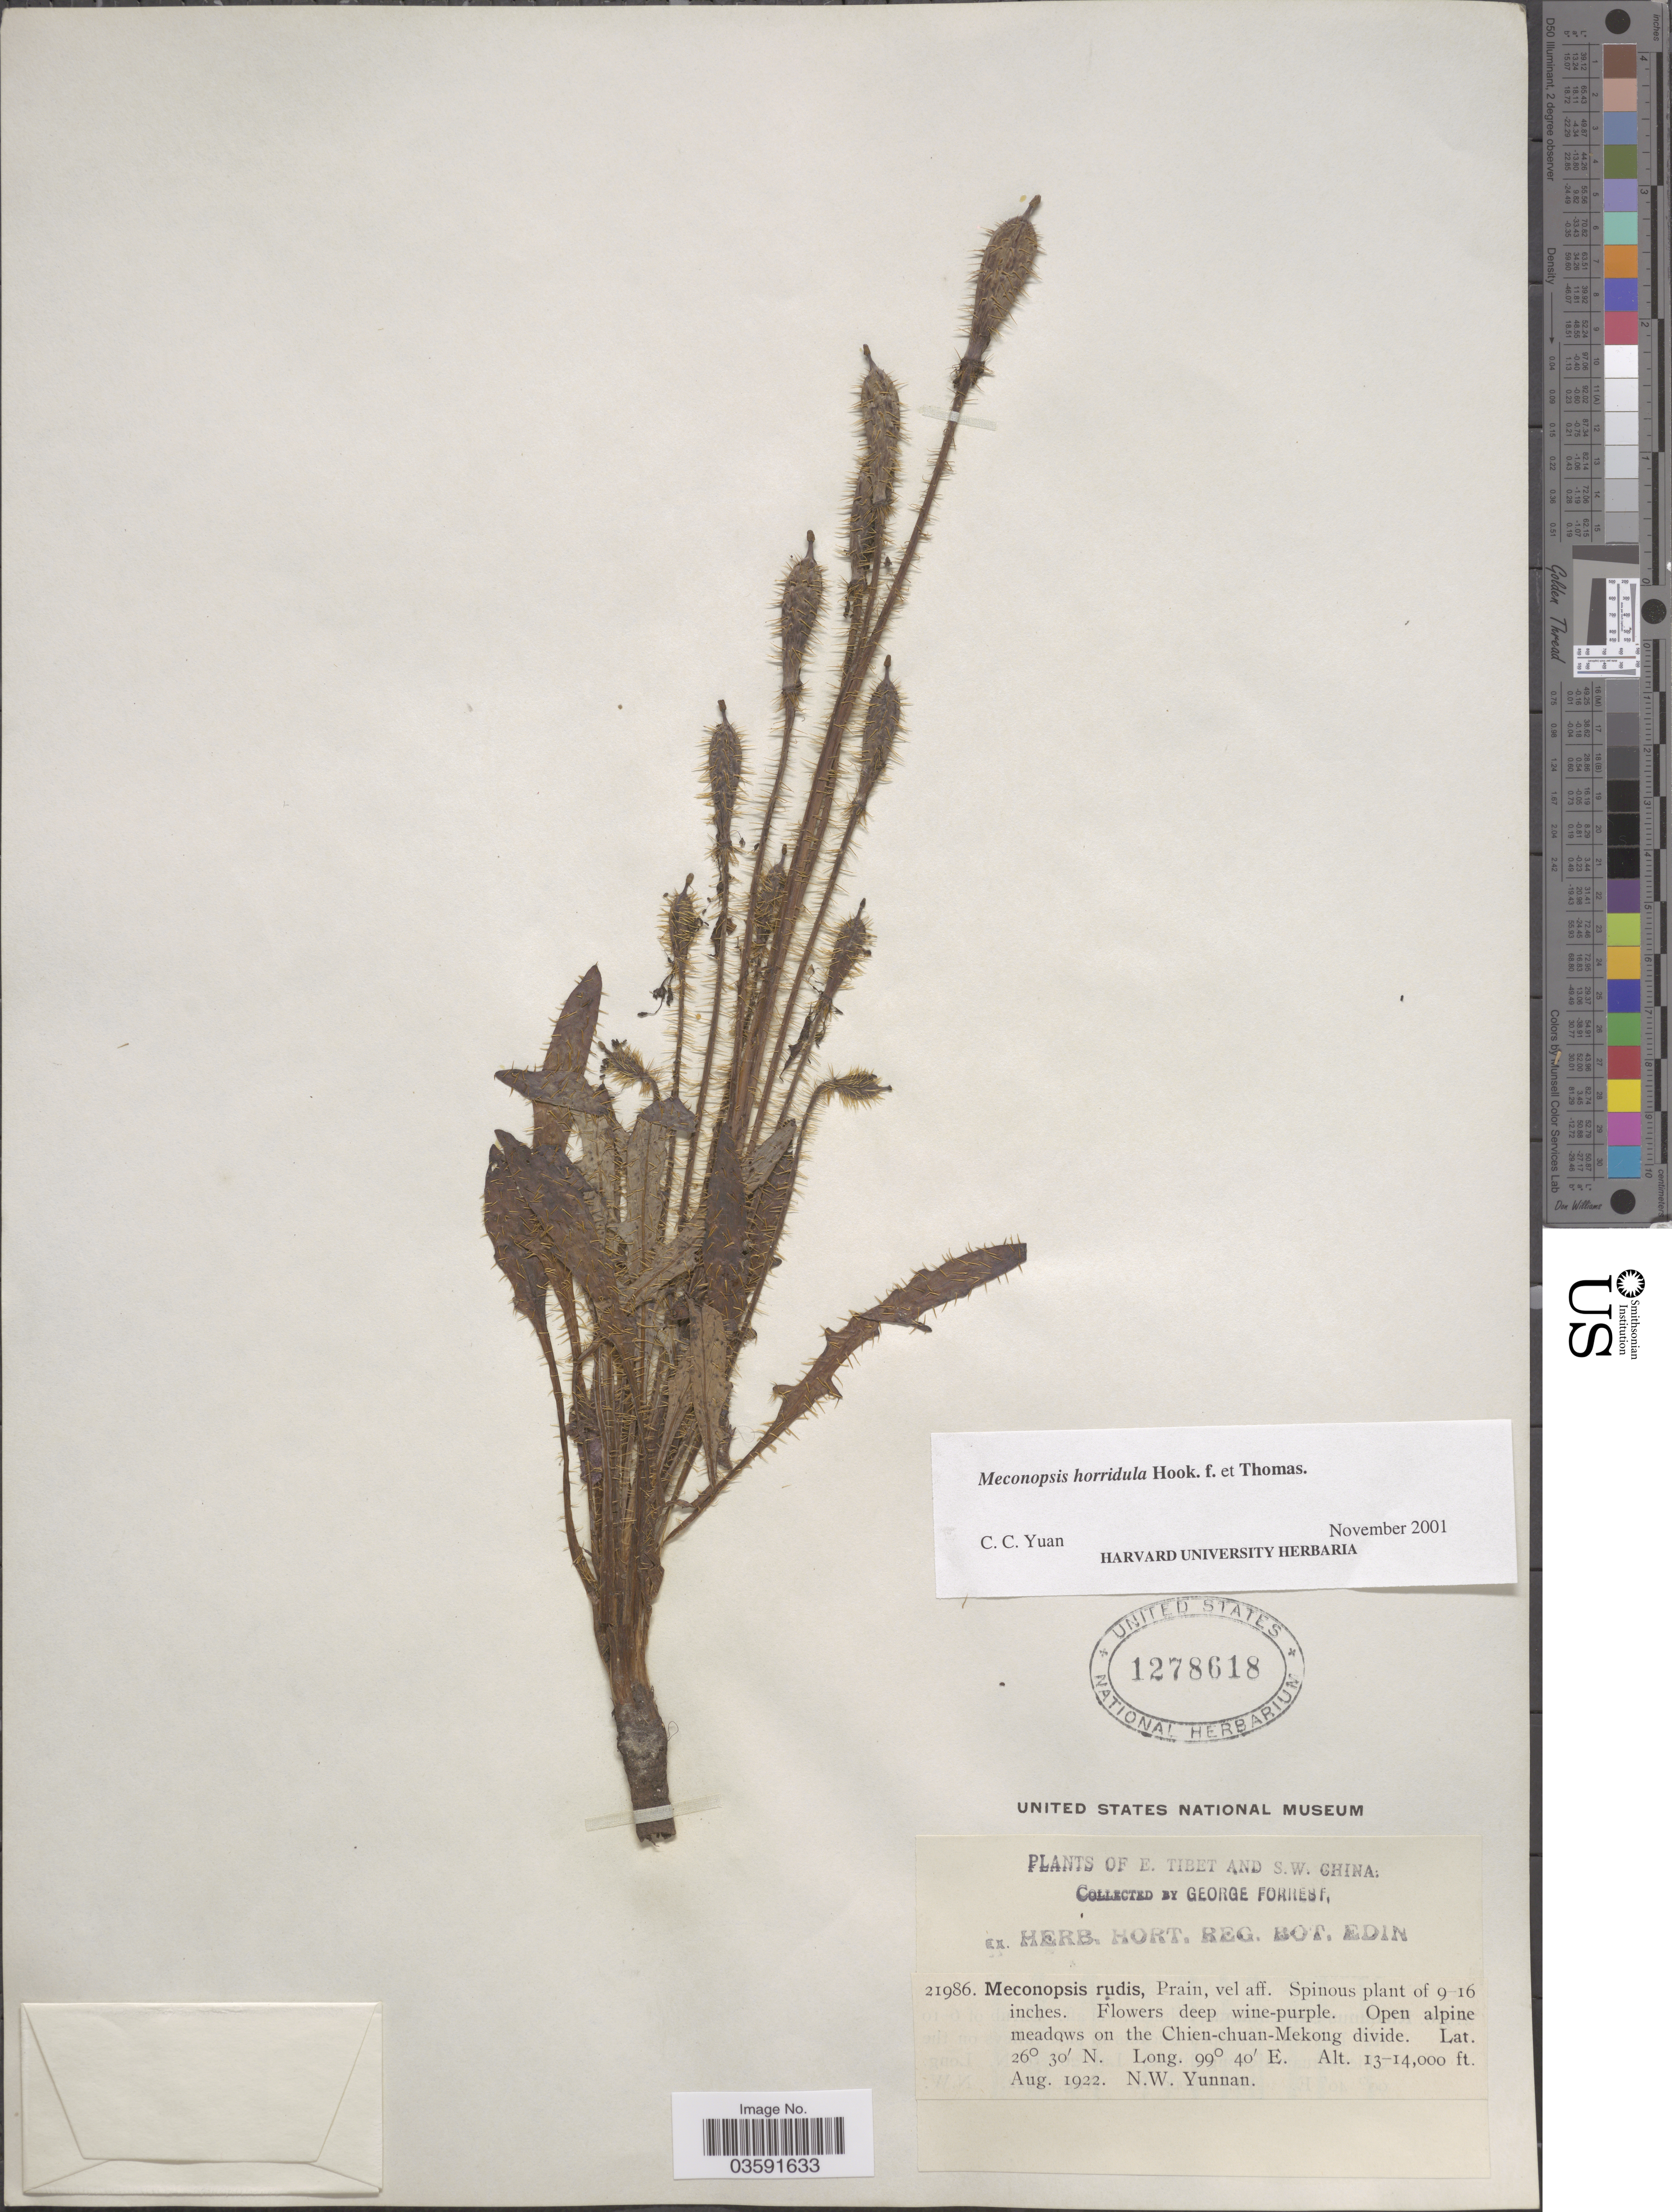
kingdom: Plantae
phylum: Tracheophyta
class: Magnoliopsida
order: Ranunculales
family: Papaveraceae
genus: Meconopsis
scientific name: Meconopsis horridula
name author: Hook. f. & Thomson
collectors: G. Forrest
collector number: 21986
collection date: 1922-08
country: China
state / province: Yunnan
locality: S.W. China. On the chien-chuan-Mekong divide. N.W. Yunnan.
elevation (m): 3962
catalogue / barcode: US 1278618